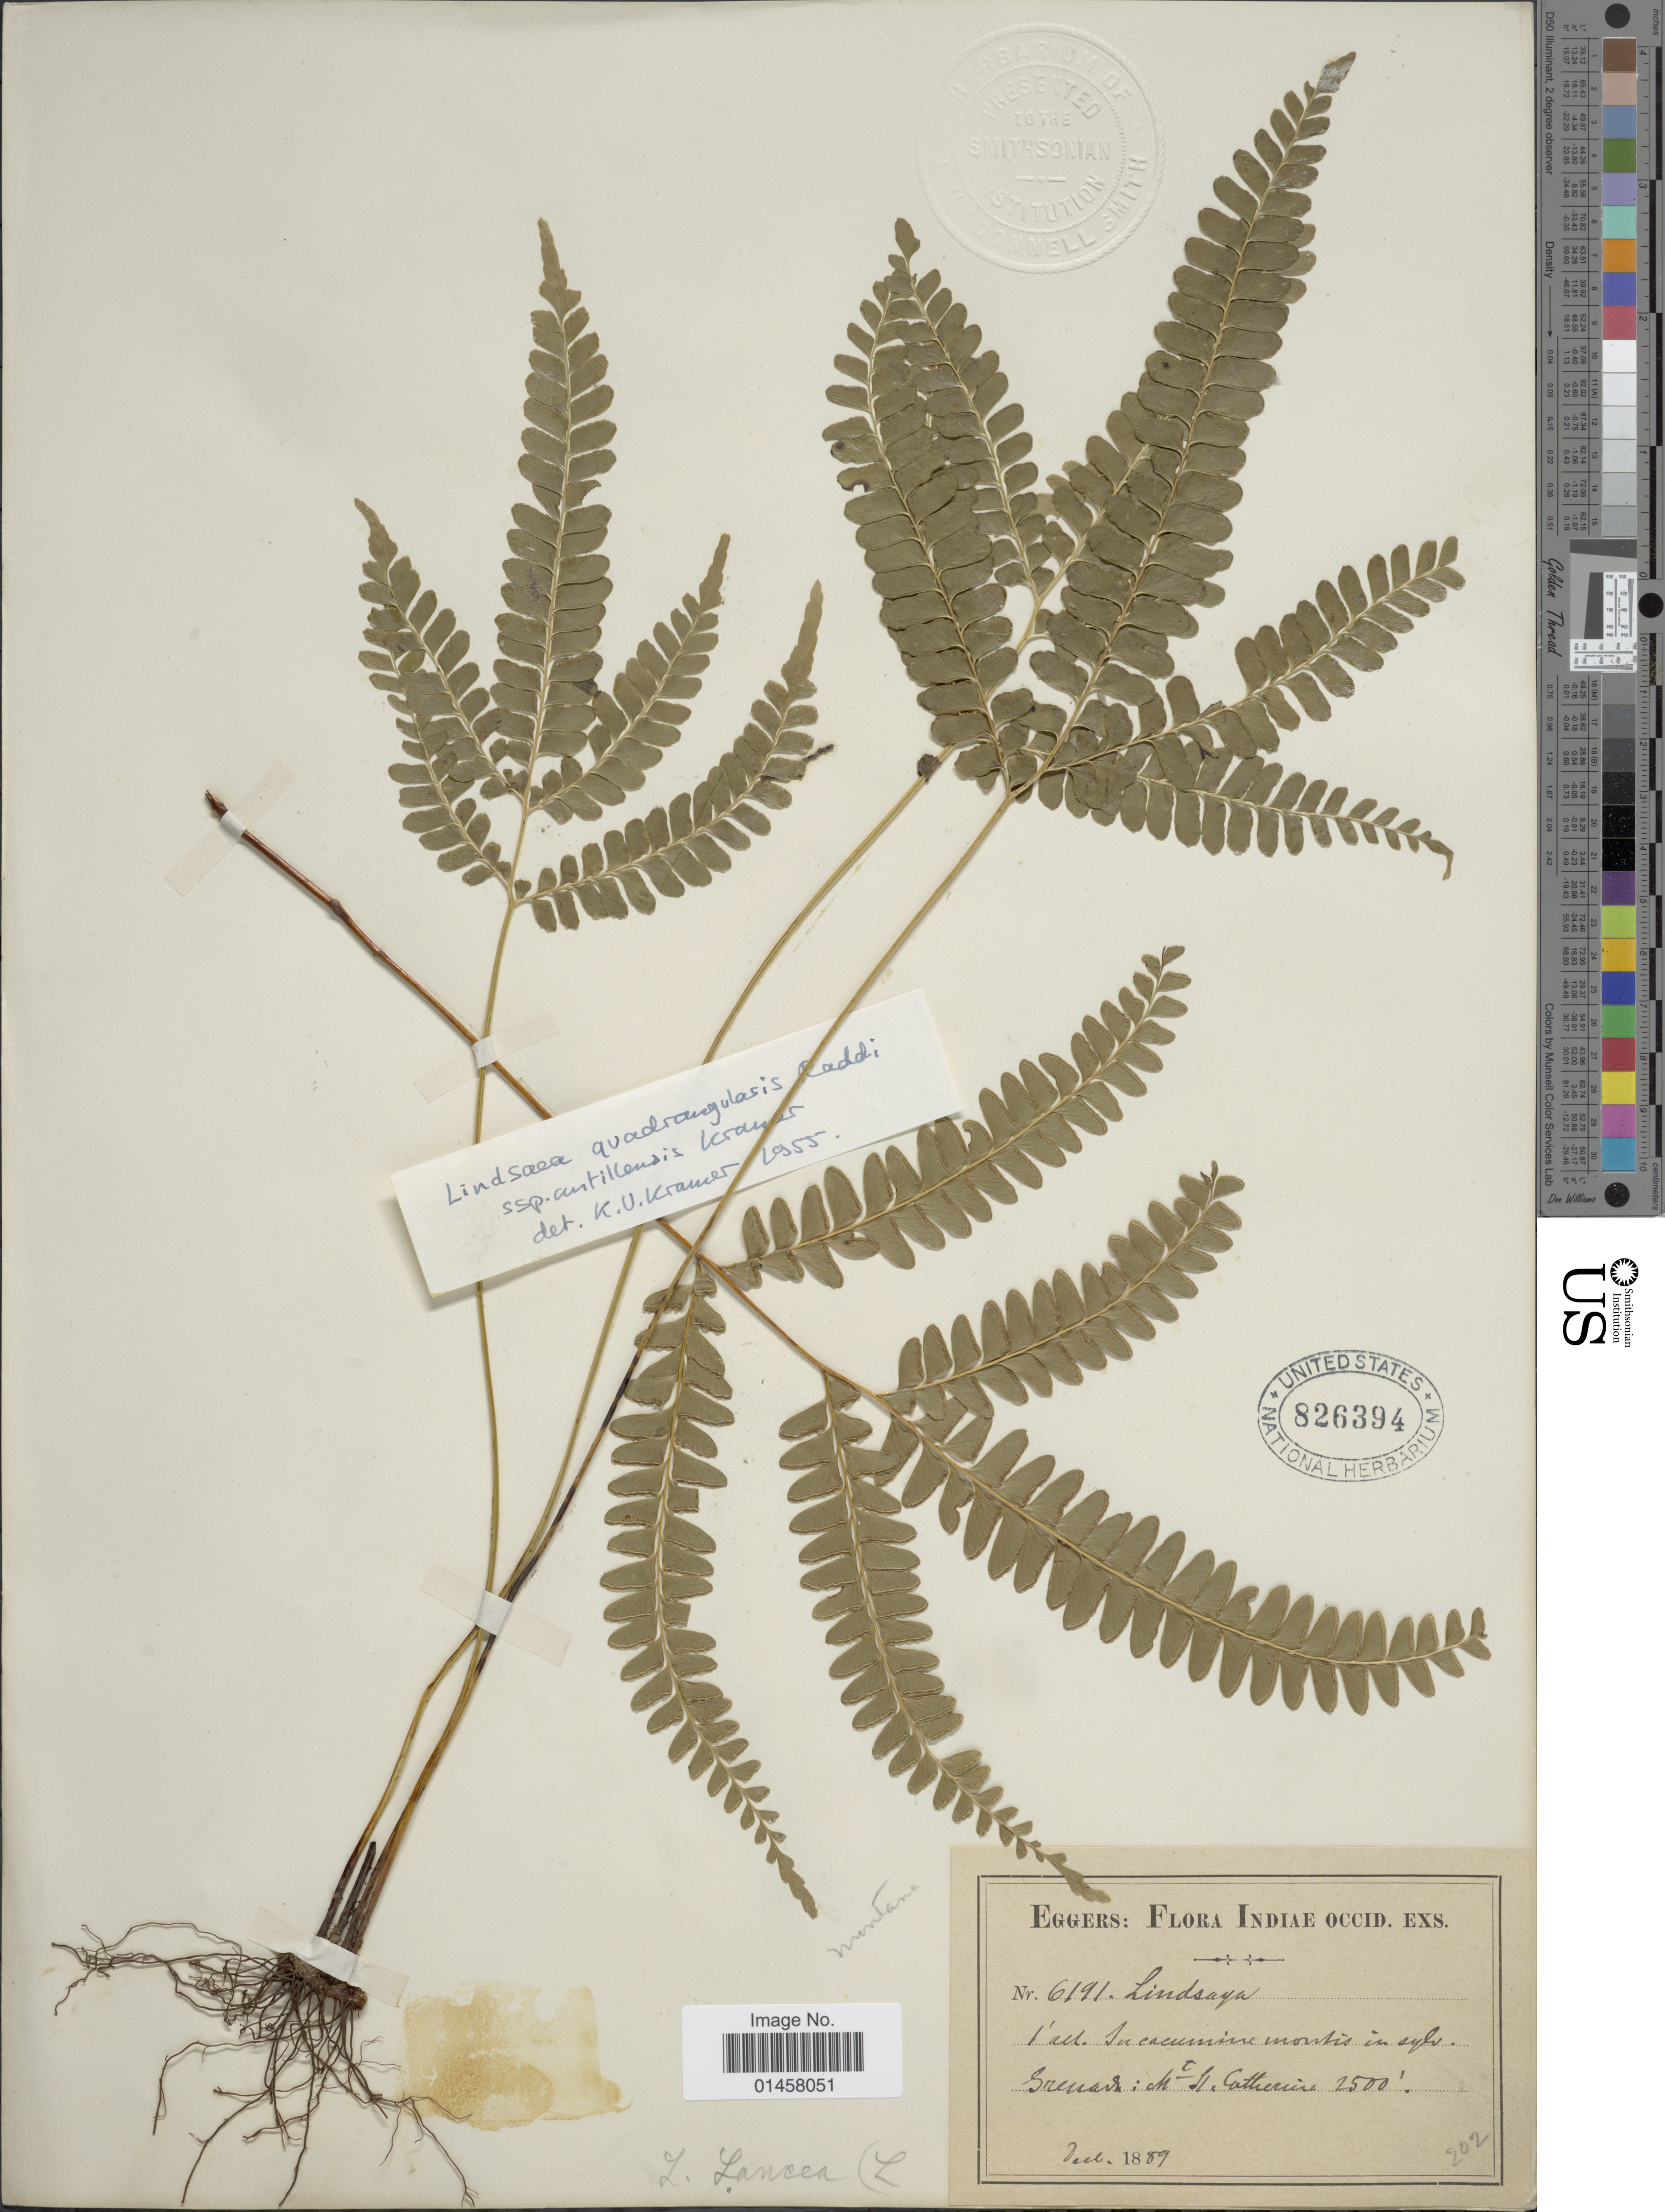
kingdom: Plantae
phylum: Tracheophyta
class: Polypodiopsida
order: Polypodiales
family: Lindsaeaceae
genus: Lindsaea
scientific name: Lindsaea quadrangularis subsp. antillensis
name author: K.U. Kramer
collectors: -. Eggers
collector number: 6191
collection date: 1889-07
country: Grenada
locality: Grenada: Mt. St. Catherine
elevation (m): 762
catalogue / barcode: US 826394